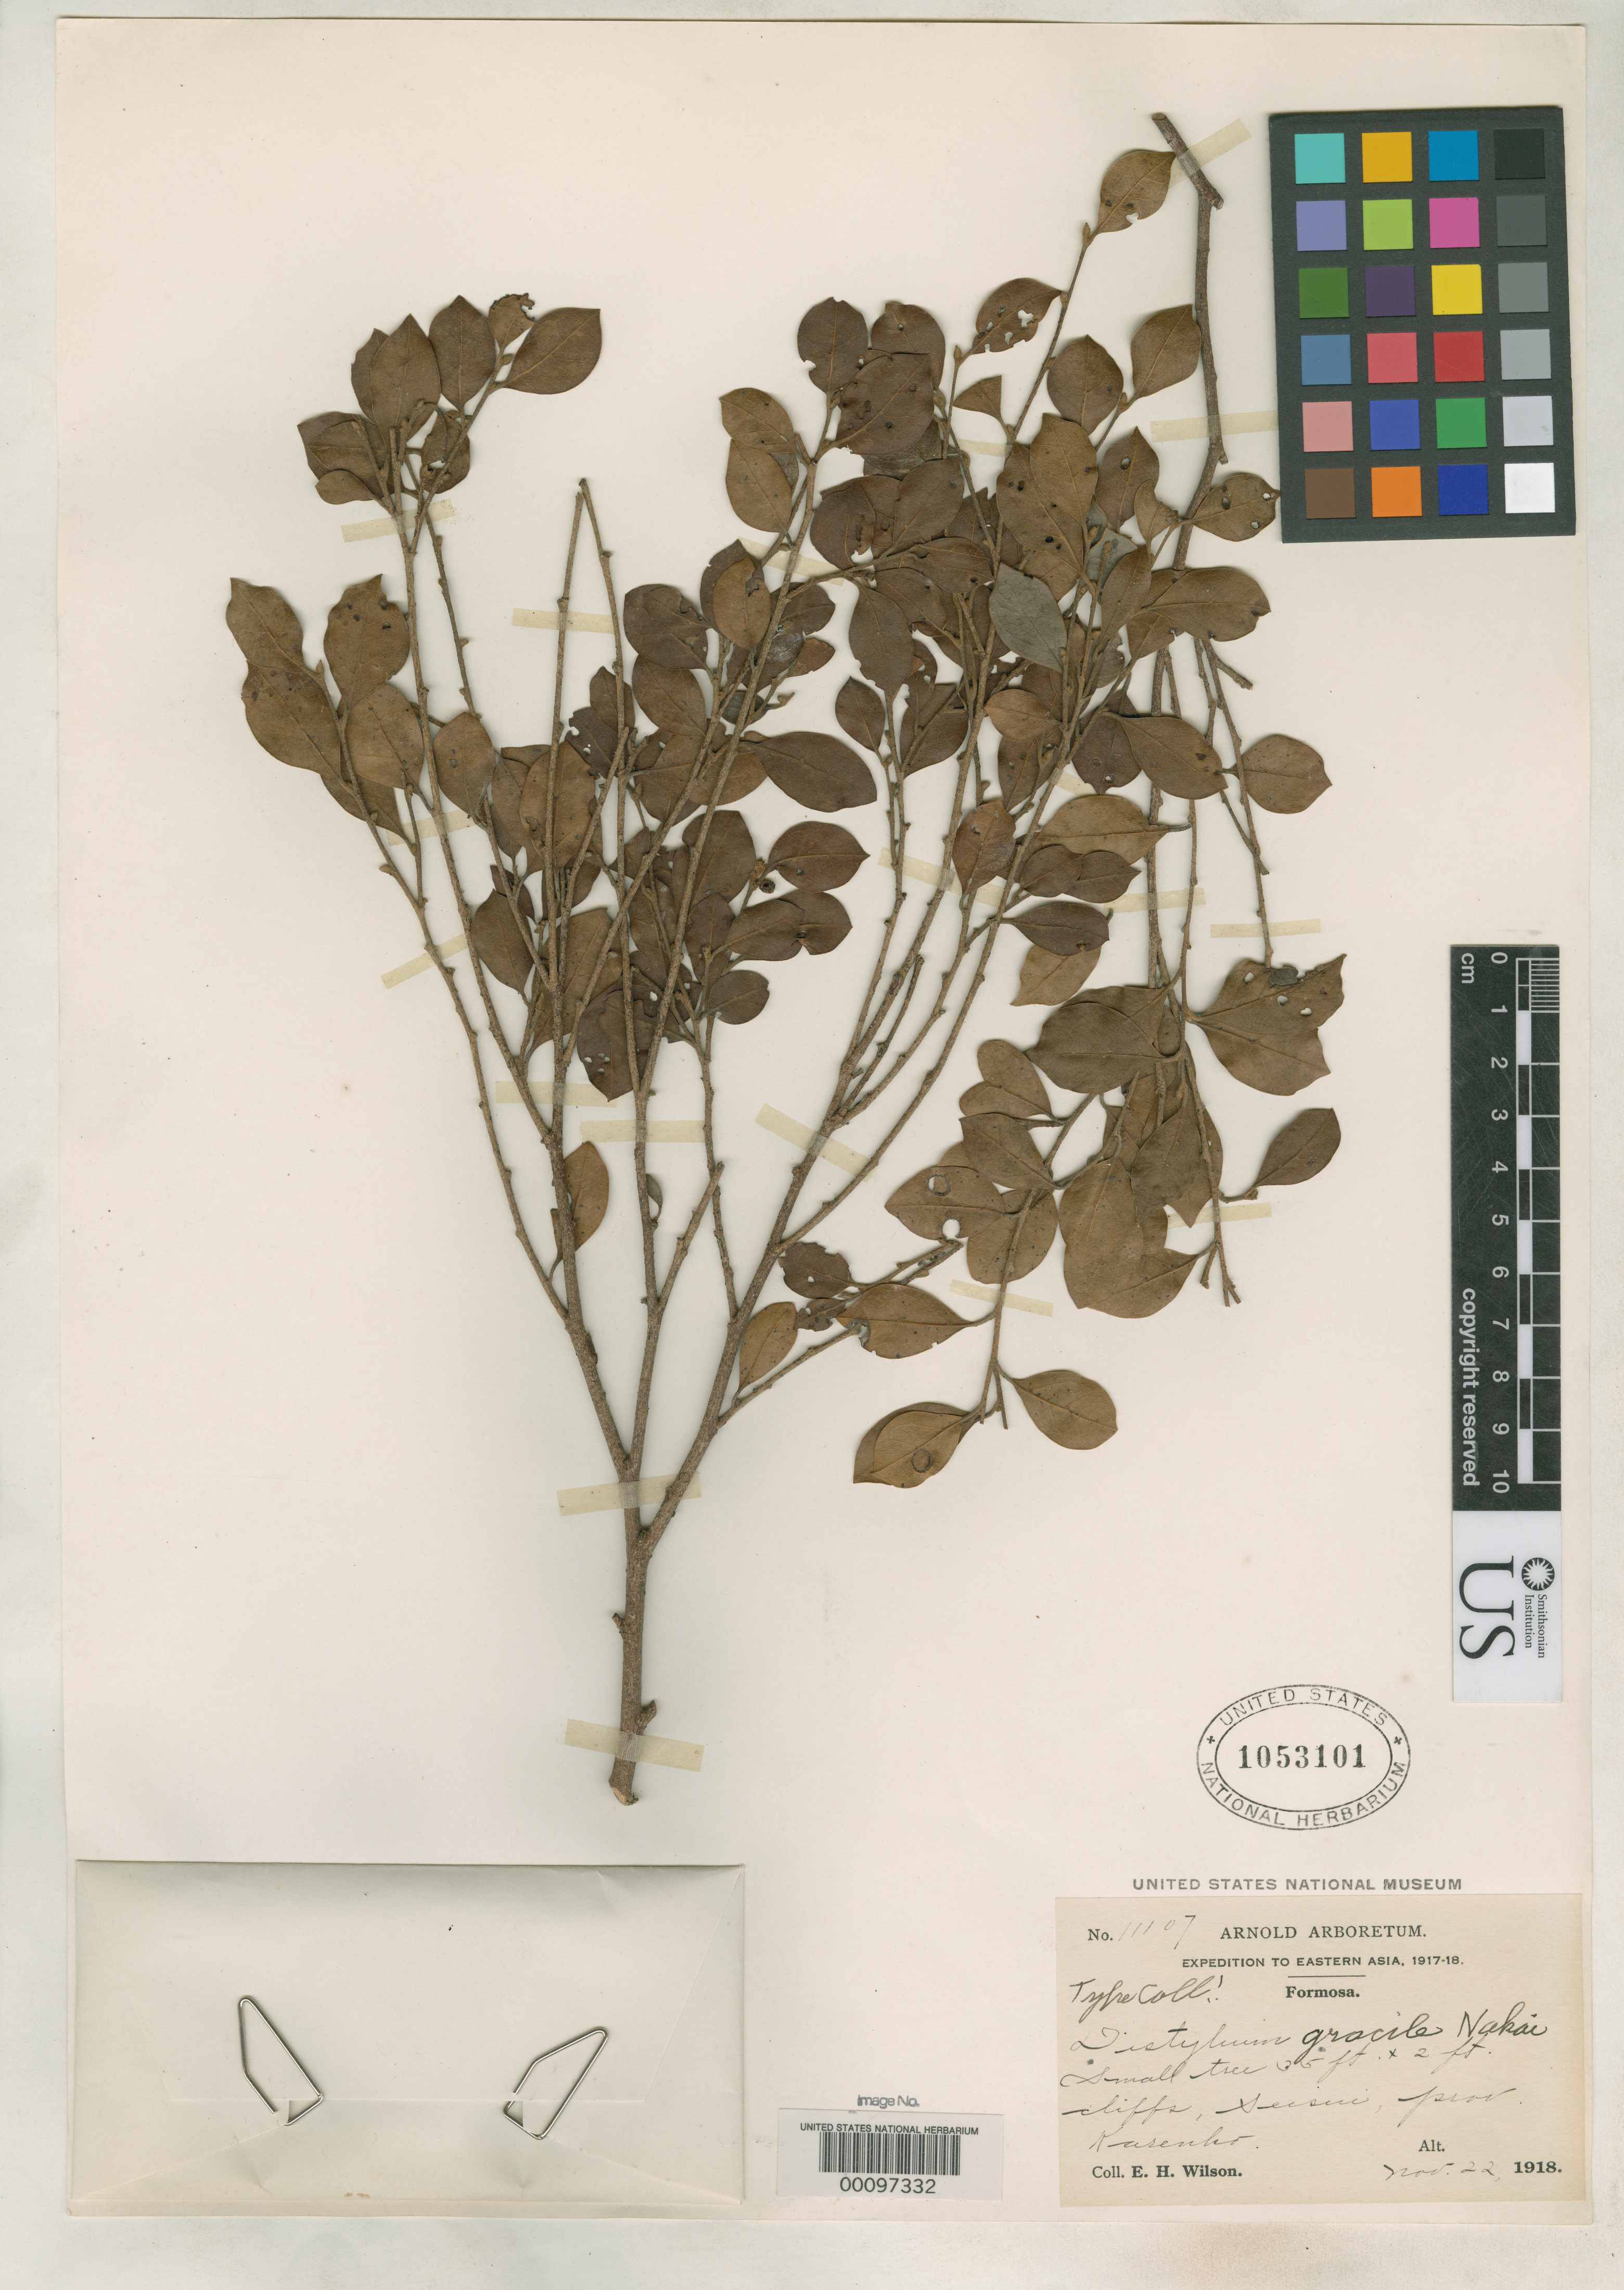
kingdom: Plantae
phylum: Tracheophyta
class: Magnoliopsida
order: Saxifragales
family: Hamamelidaceae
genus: Distylium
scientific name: Distylium gracile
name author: Nakai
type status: Isotype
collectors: E. H. Wilson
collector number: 11107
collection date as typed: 22 Nov 1918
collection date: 1918-11-22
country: Taiwan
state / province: Karenko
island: Taiwan [Formosa]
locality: Seisui.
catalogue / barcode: US 1053101